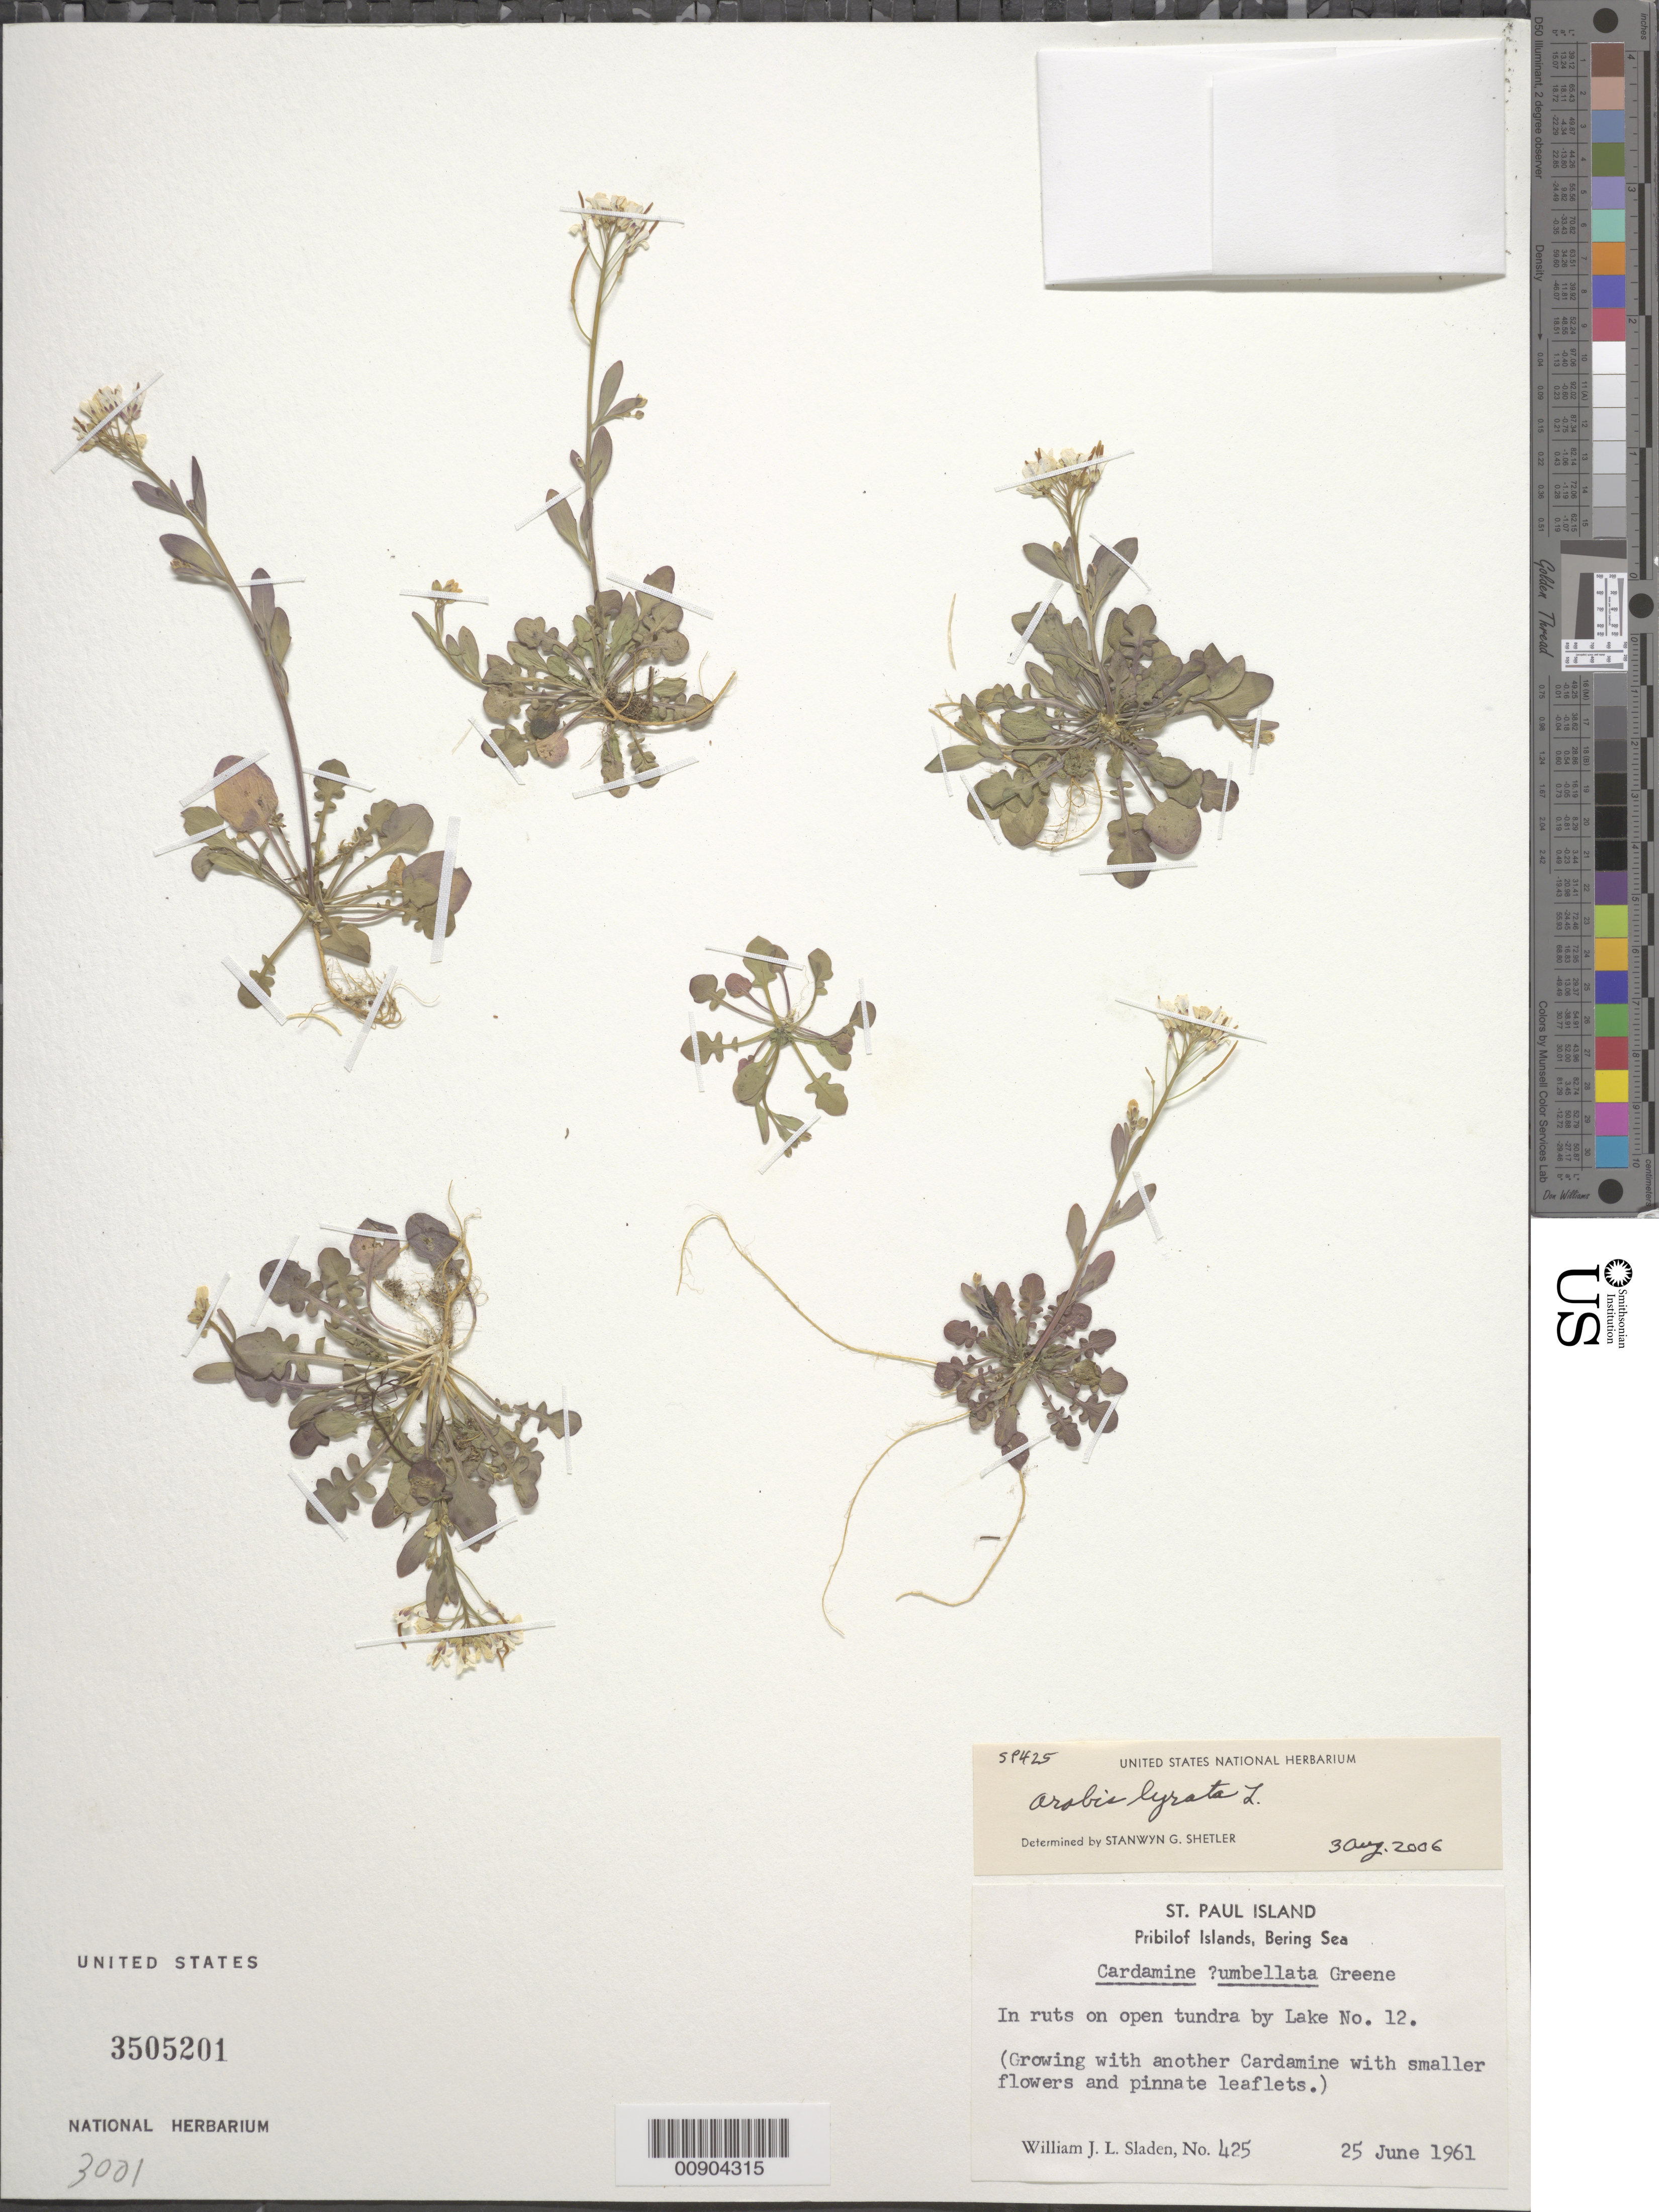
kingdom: Plantae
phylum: Tracheophyta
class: Magnoliopsida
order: Brassicales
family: Brassicaceae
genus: Arabis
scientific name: Arabis lyrata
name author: L.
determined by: Shetler, Stanwyn G., (US), NMNH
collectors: W. Sladen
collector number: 425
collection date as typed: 25 Jun 1961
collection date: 1961-06-25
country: United States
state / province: Alaska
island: St. Paul Island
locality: By Lake No. 12., Bering Sea, Pribilof Islands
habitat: In ruts on open tundra.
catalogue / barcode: US 3505201